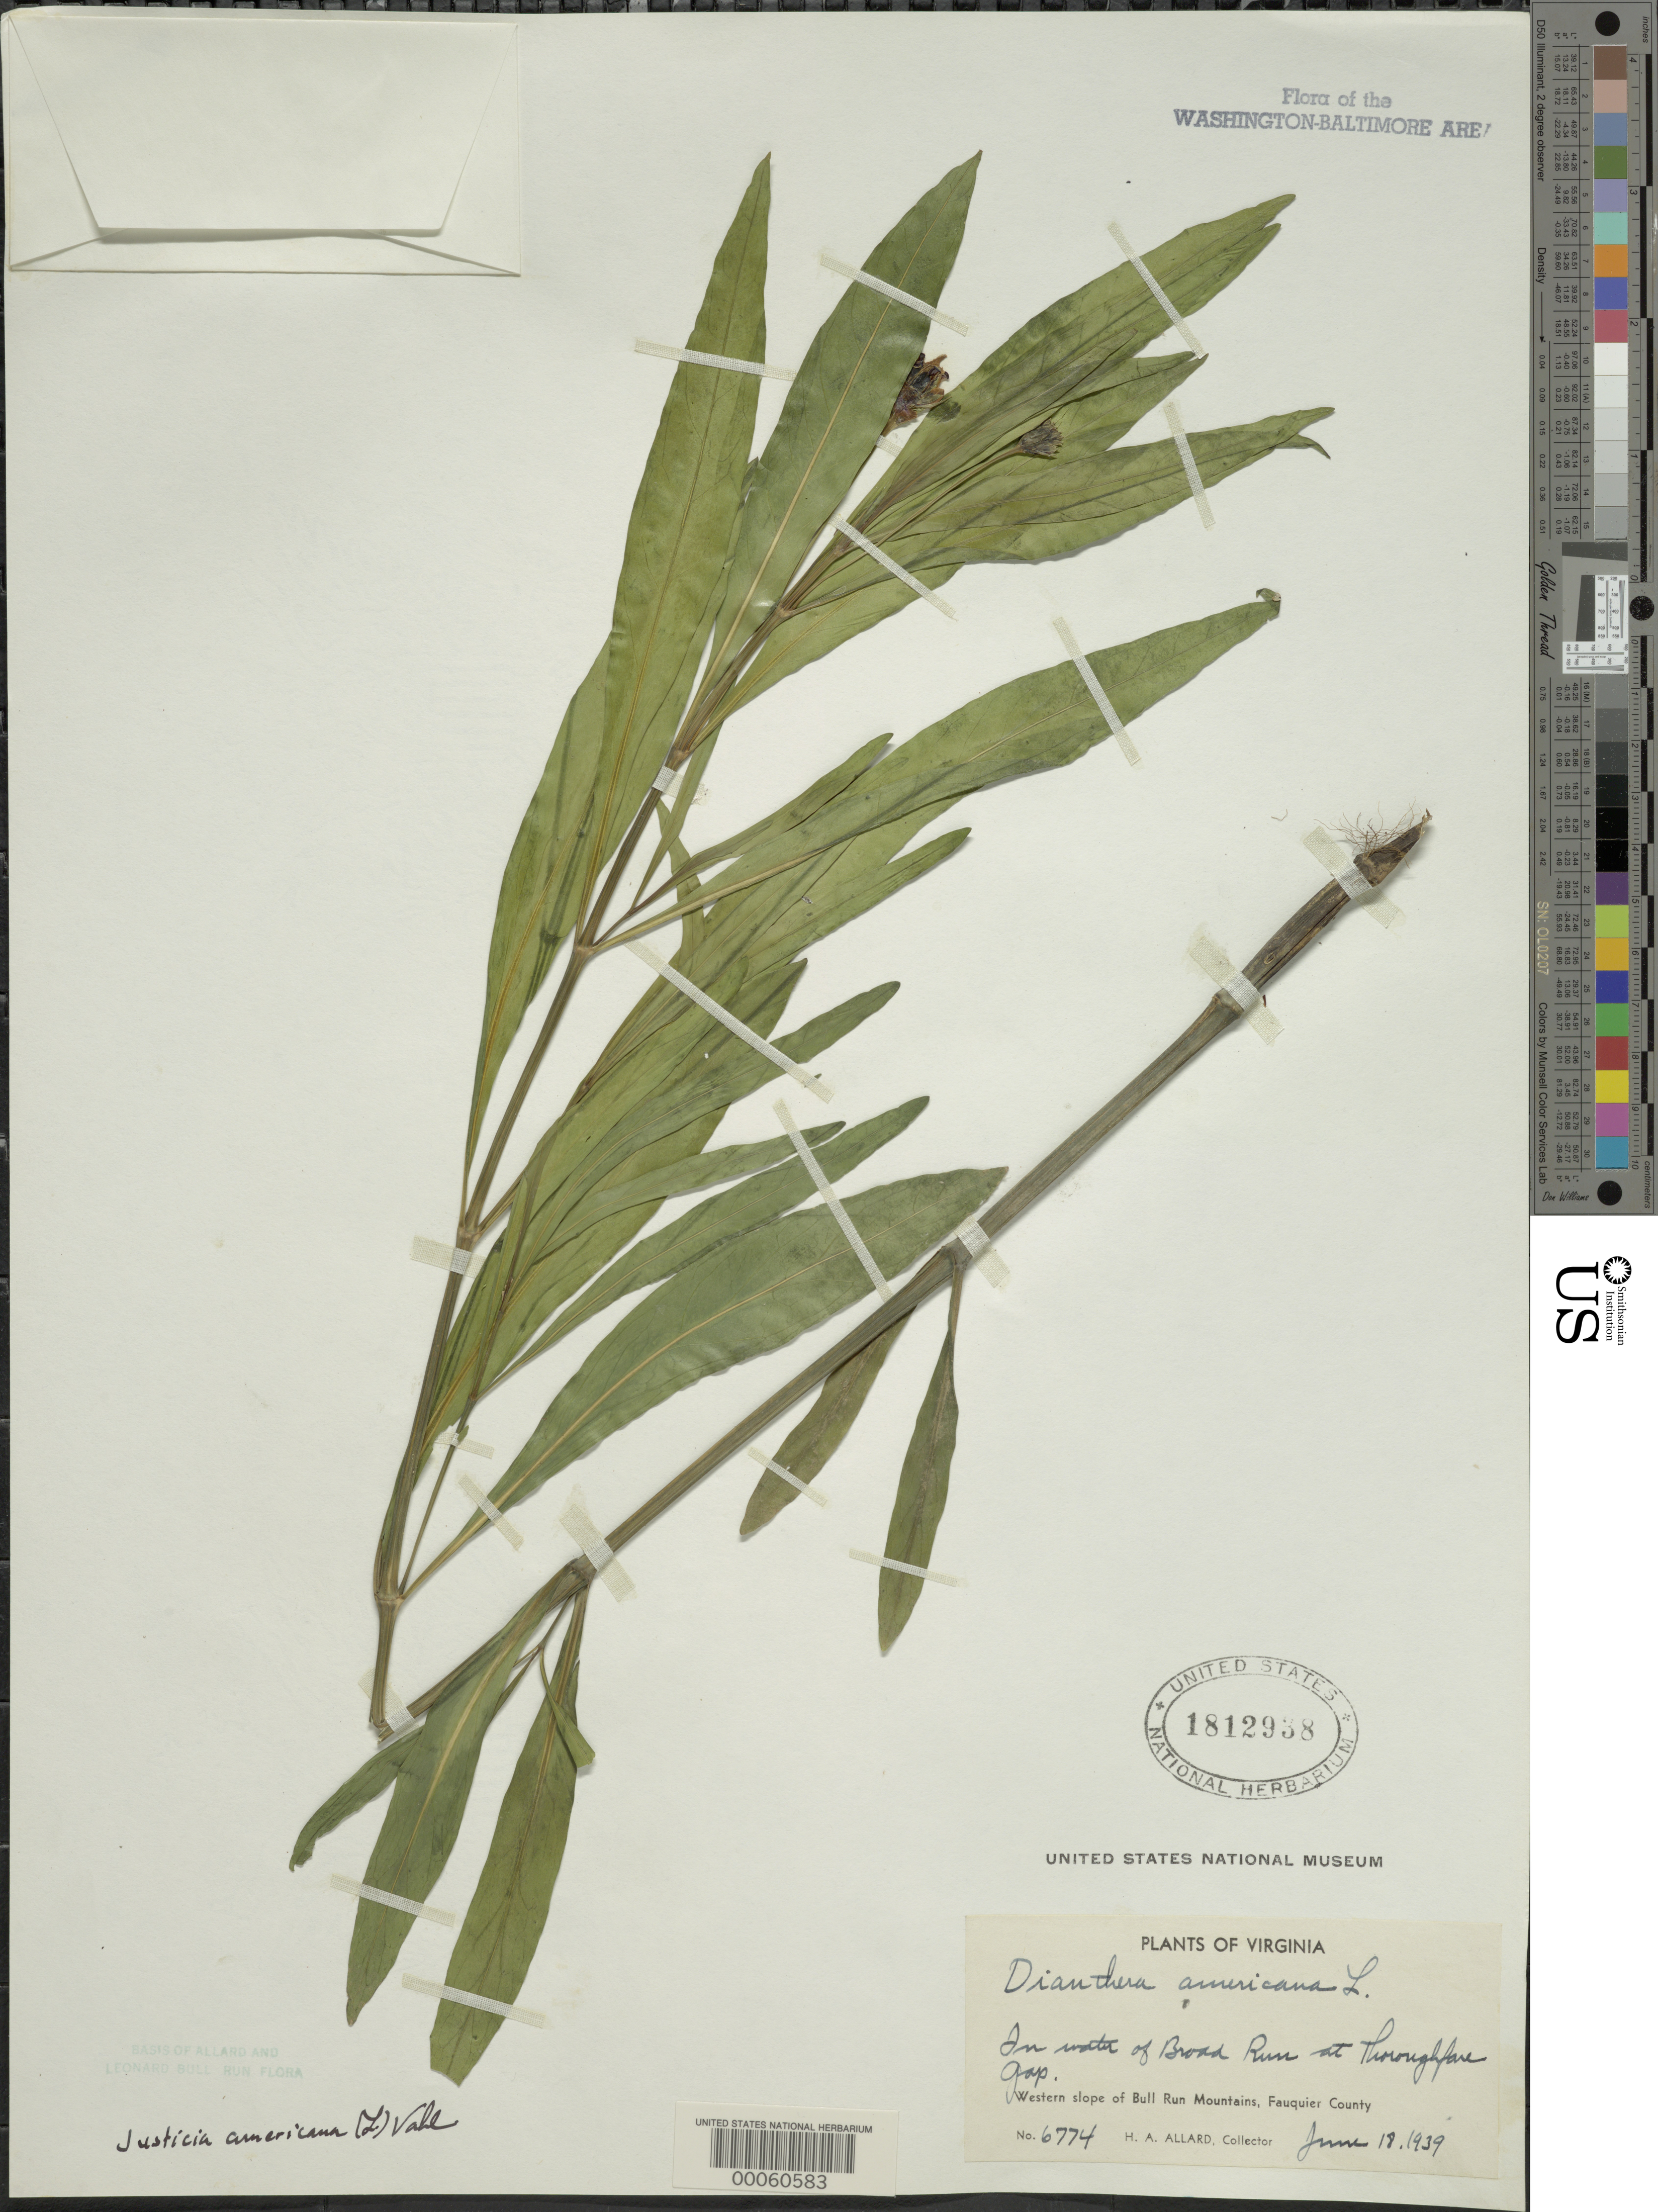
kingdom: Plantae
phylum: Tracheophyta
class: Magnoliopsida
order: Lamiales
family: Acanthaceae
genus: Justicia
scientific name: Justicia americana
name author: (L.) Vahl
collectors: H. A. Allard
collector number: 6774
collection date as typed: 18 Jun 1939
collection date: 1939-06-18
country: United States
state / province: Virginia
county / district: Fauquier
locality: Broad Run at Thorofare Gap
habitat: In water of Broad Run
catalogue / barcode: US 1812938